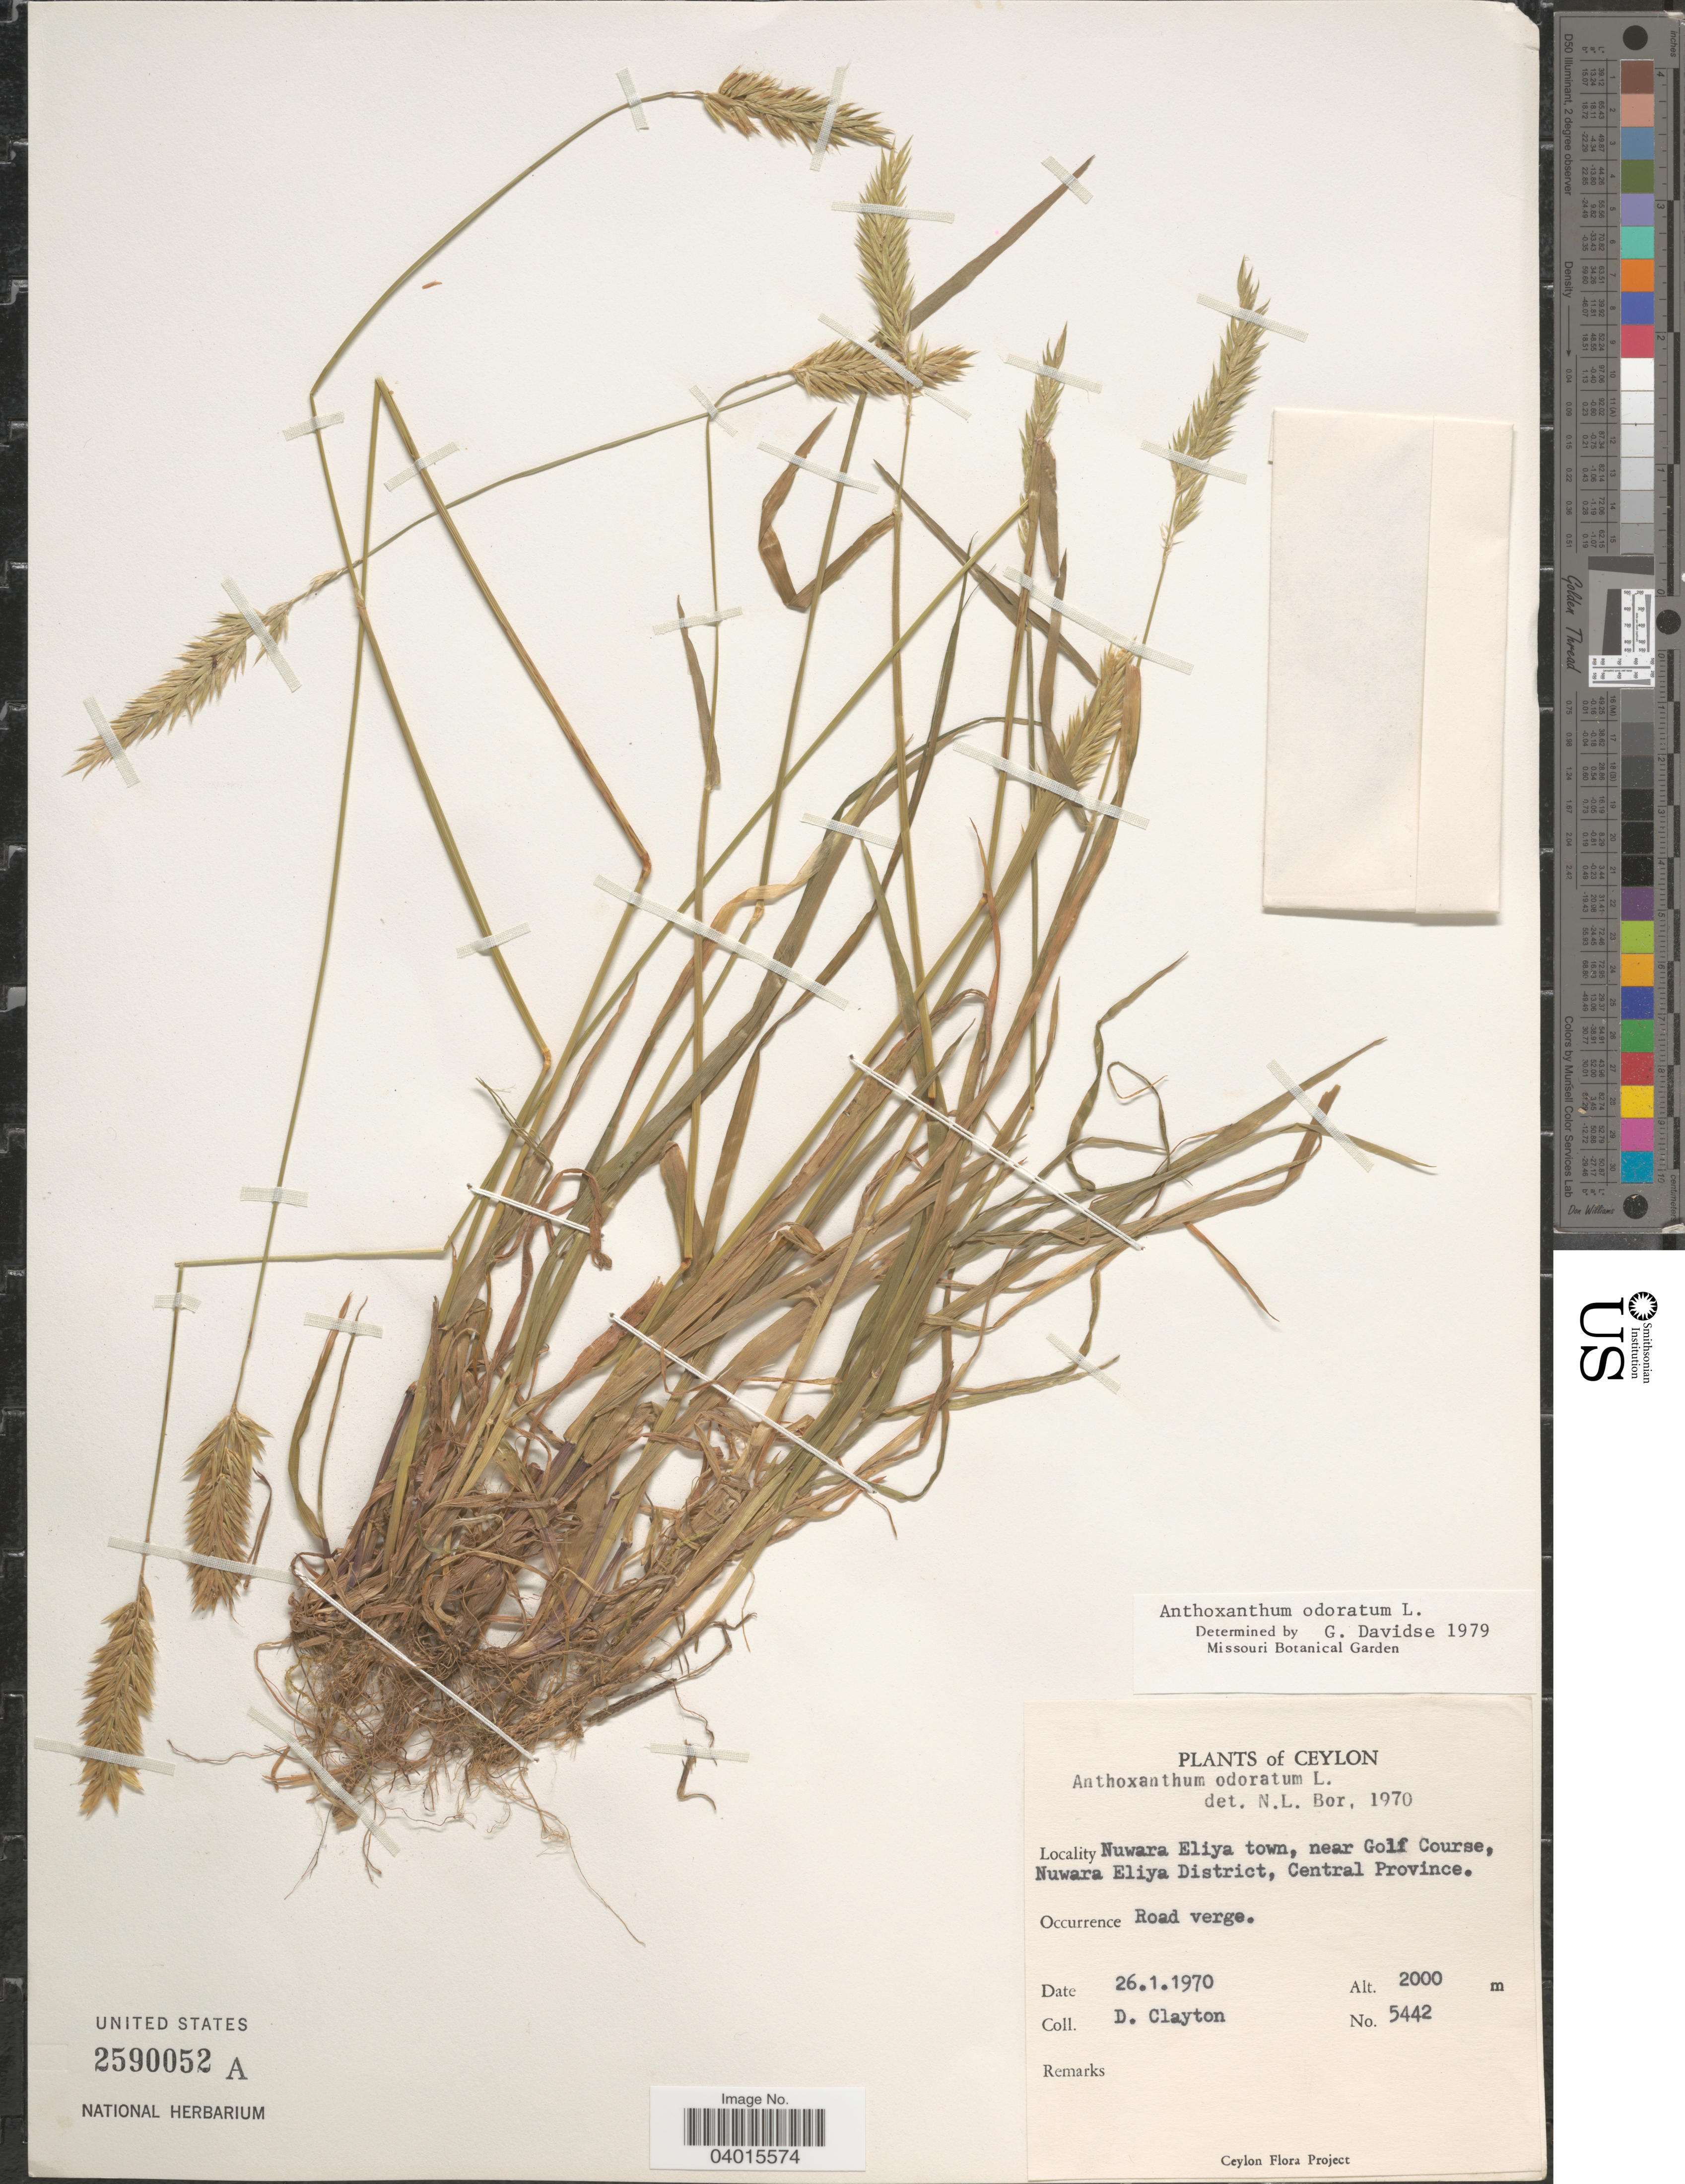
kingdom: Plantae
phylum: Tracheophyta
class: Liliopsida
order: Poales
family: Poaceae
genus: Anthoxanthum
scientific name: Anthoxanthum odoratum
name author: L.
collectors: D. Clayton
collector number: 5442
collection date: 1970-01-26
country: Sri Lanka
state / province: Central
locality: Ceylon. Nuwara Eliya town, near Golf Course, Nuwara Eliya District.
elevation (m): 2000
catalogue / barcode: US 2590052A